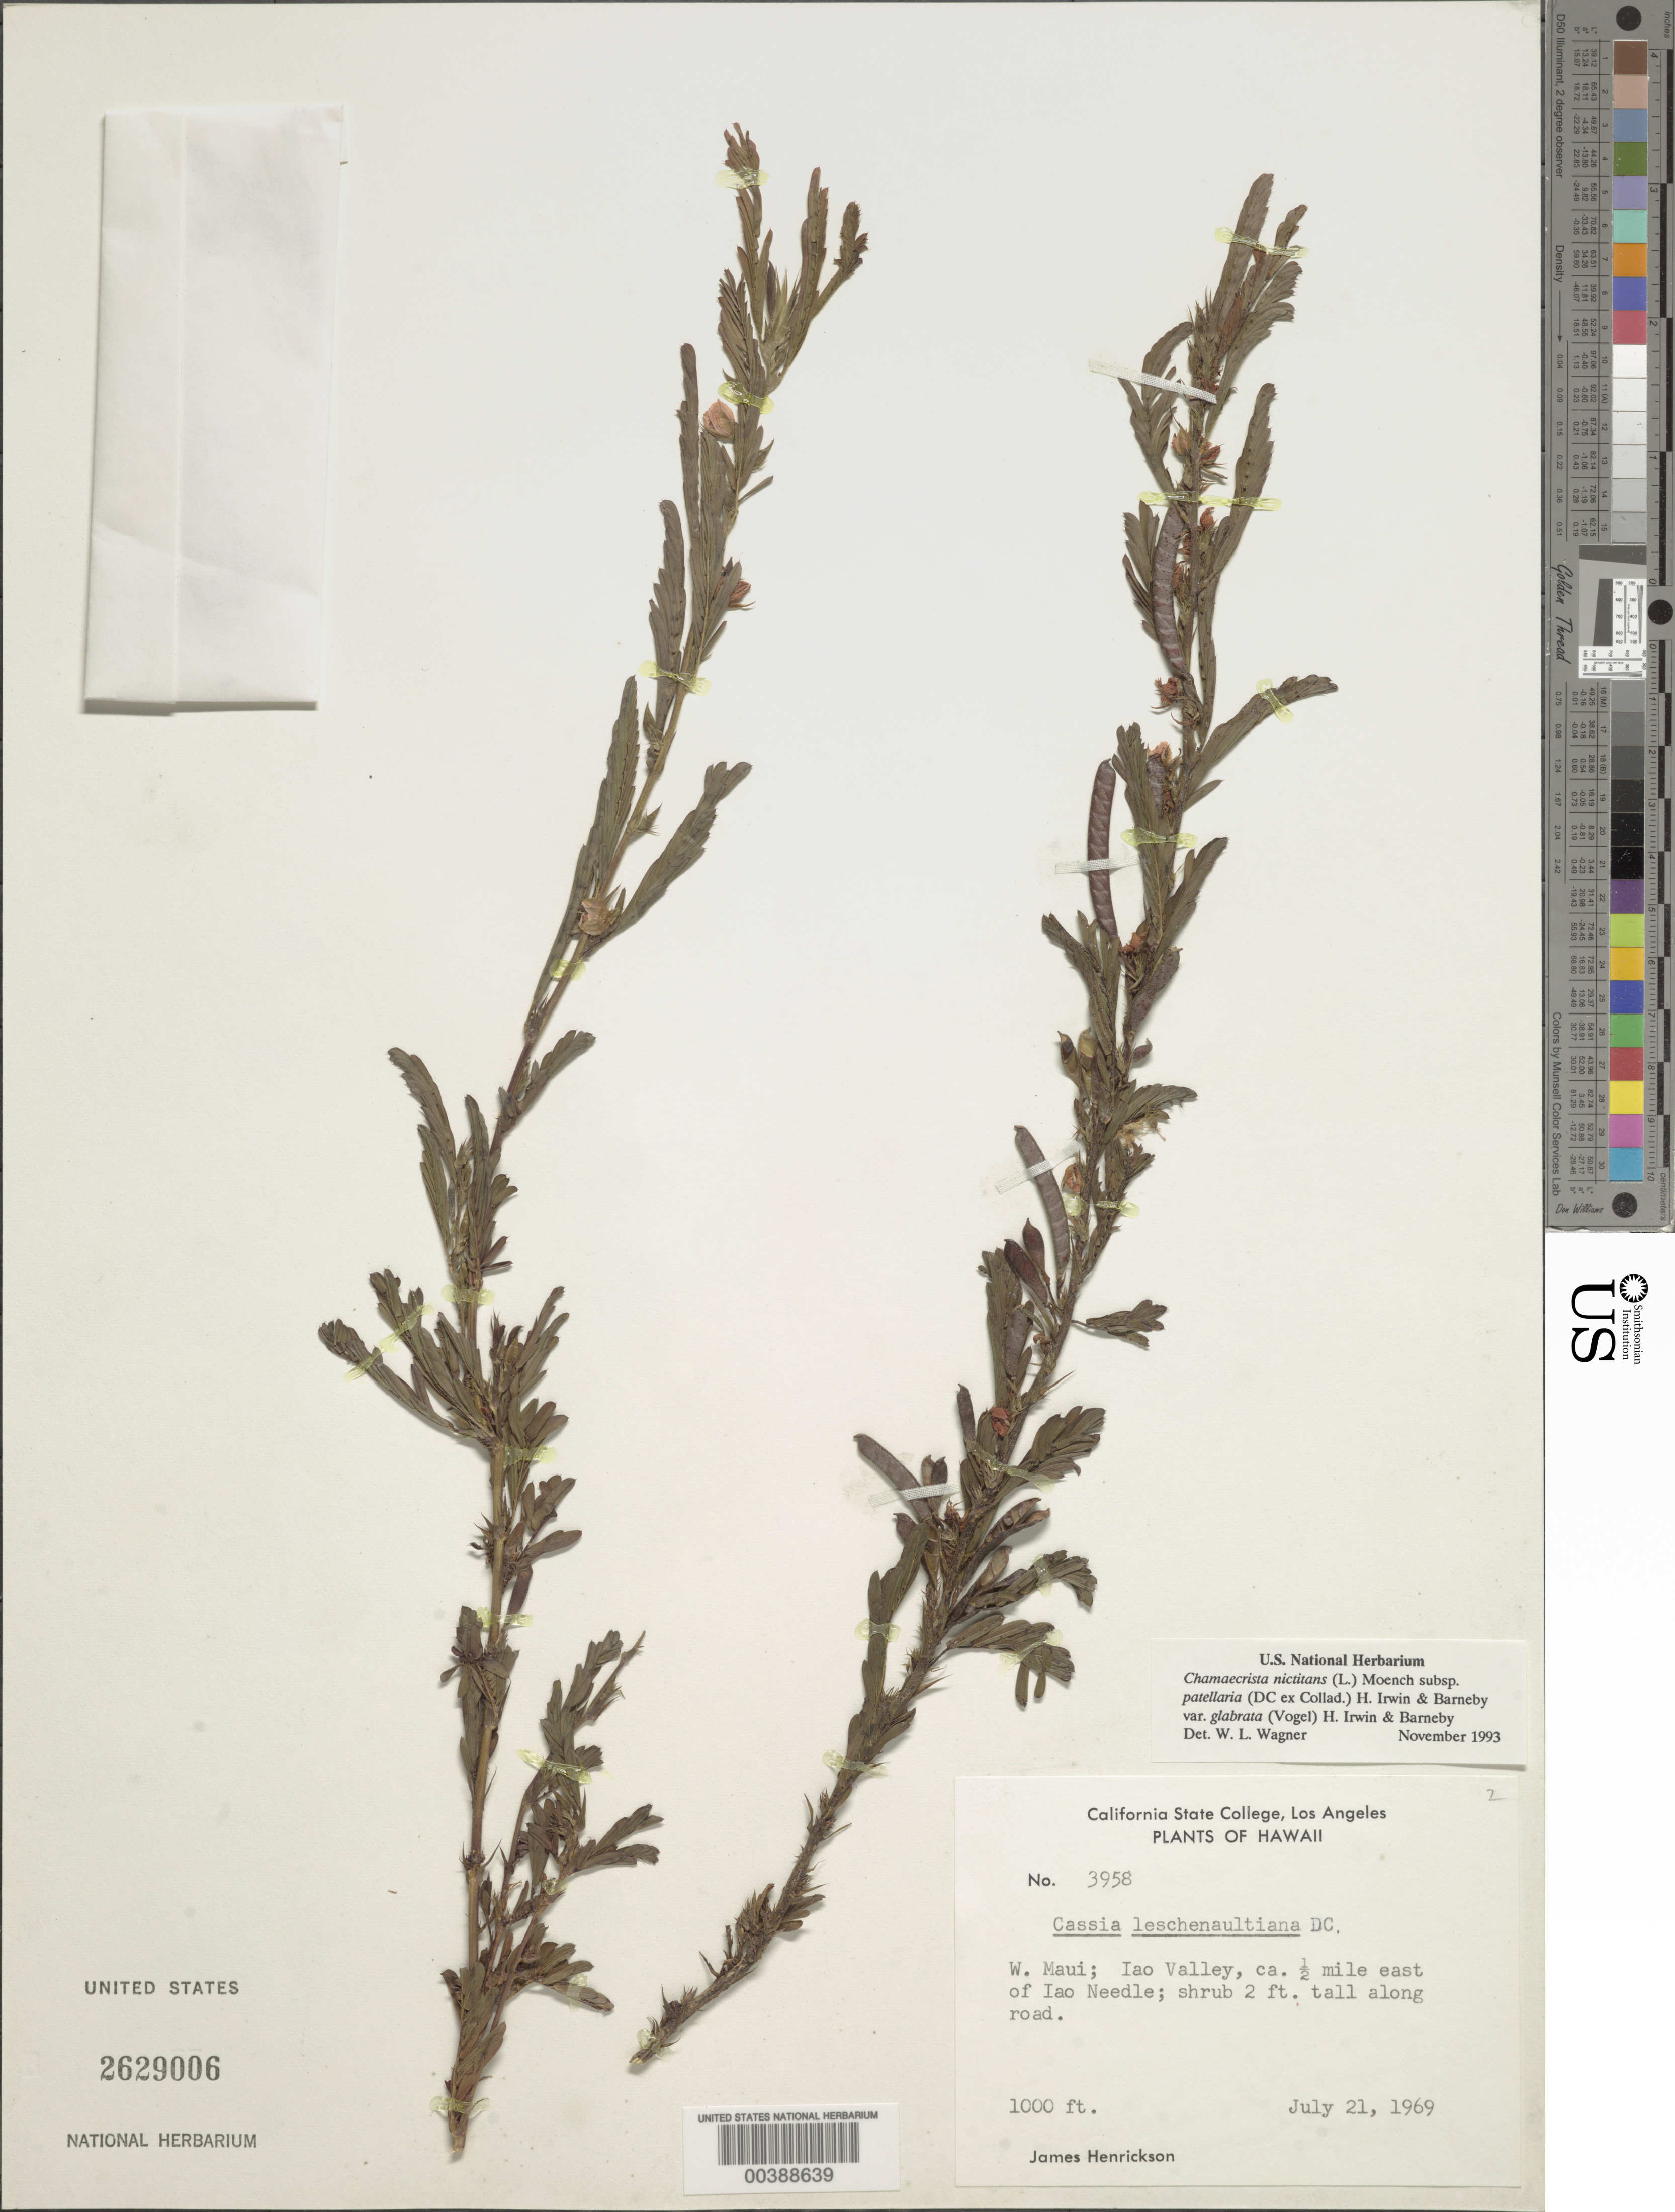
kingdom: Plantae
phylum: Tracheophyta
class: Magnoliopsida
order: Fabales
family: Fabaceae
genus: Chamaecrista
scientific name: Chamaecrista nictitans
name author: (L.) Moench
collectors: J. S. Henrickson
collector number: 3958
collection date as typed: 21 Jul 1969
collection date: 1969-07-21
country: United States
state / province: Hawaii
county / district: Maui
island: Maui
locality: West maui; iao valley, ca 0.5 mi e of iao needle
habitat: Along roadside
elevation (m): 305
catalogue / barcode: US 2629006